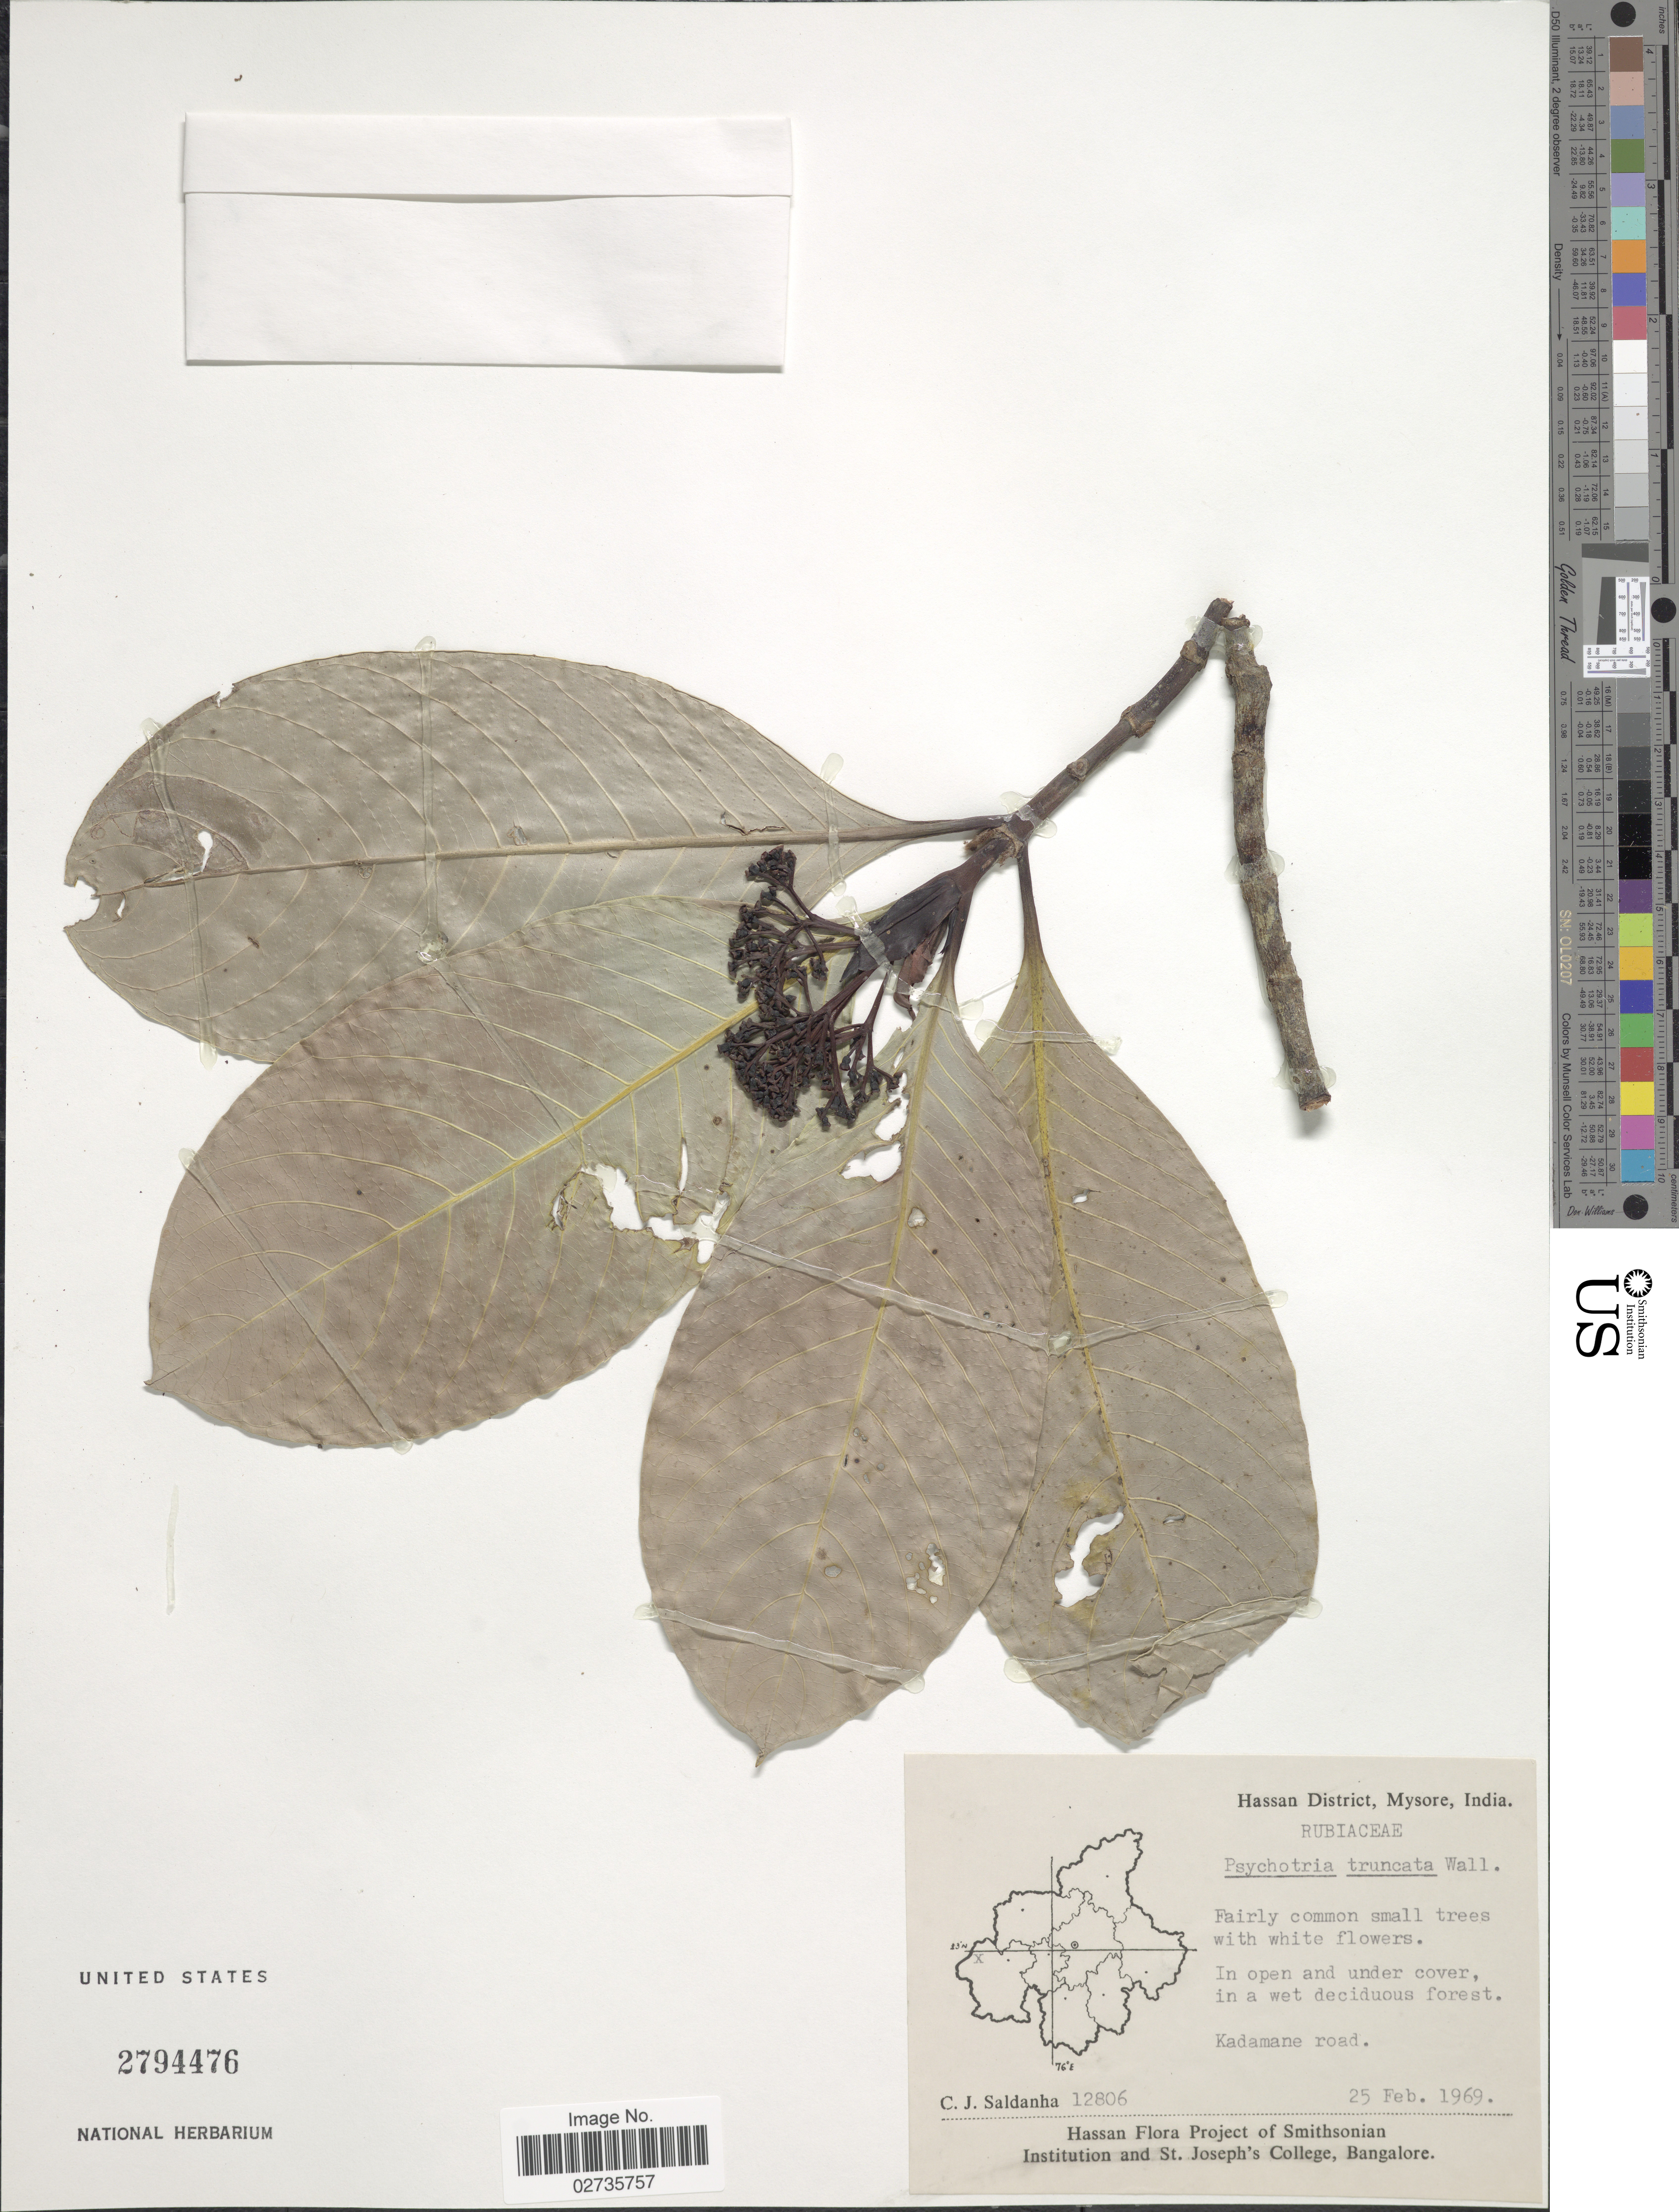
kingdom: Plantae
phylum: Tracheophyta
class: Magnoliopsida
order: Gentianales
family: Rubiaceae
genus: Psychotria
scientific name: Psychotria truncata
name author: Wall.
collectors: C. J. Saldanha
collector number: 12806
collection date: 1969-02-25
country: India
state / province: Karnataka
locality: Hassan District, Mysore, In open and under cover, in a wet deciduous forest, Kadamane road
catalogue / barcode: US 2794476